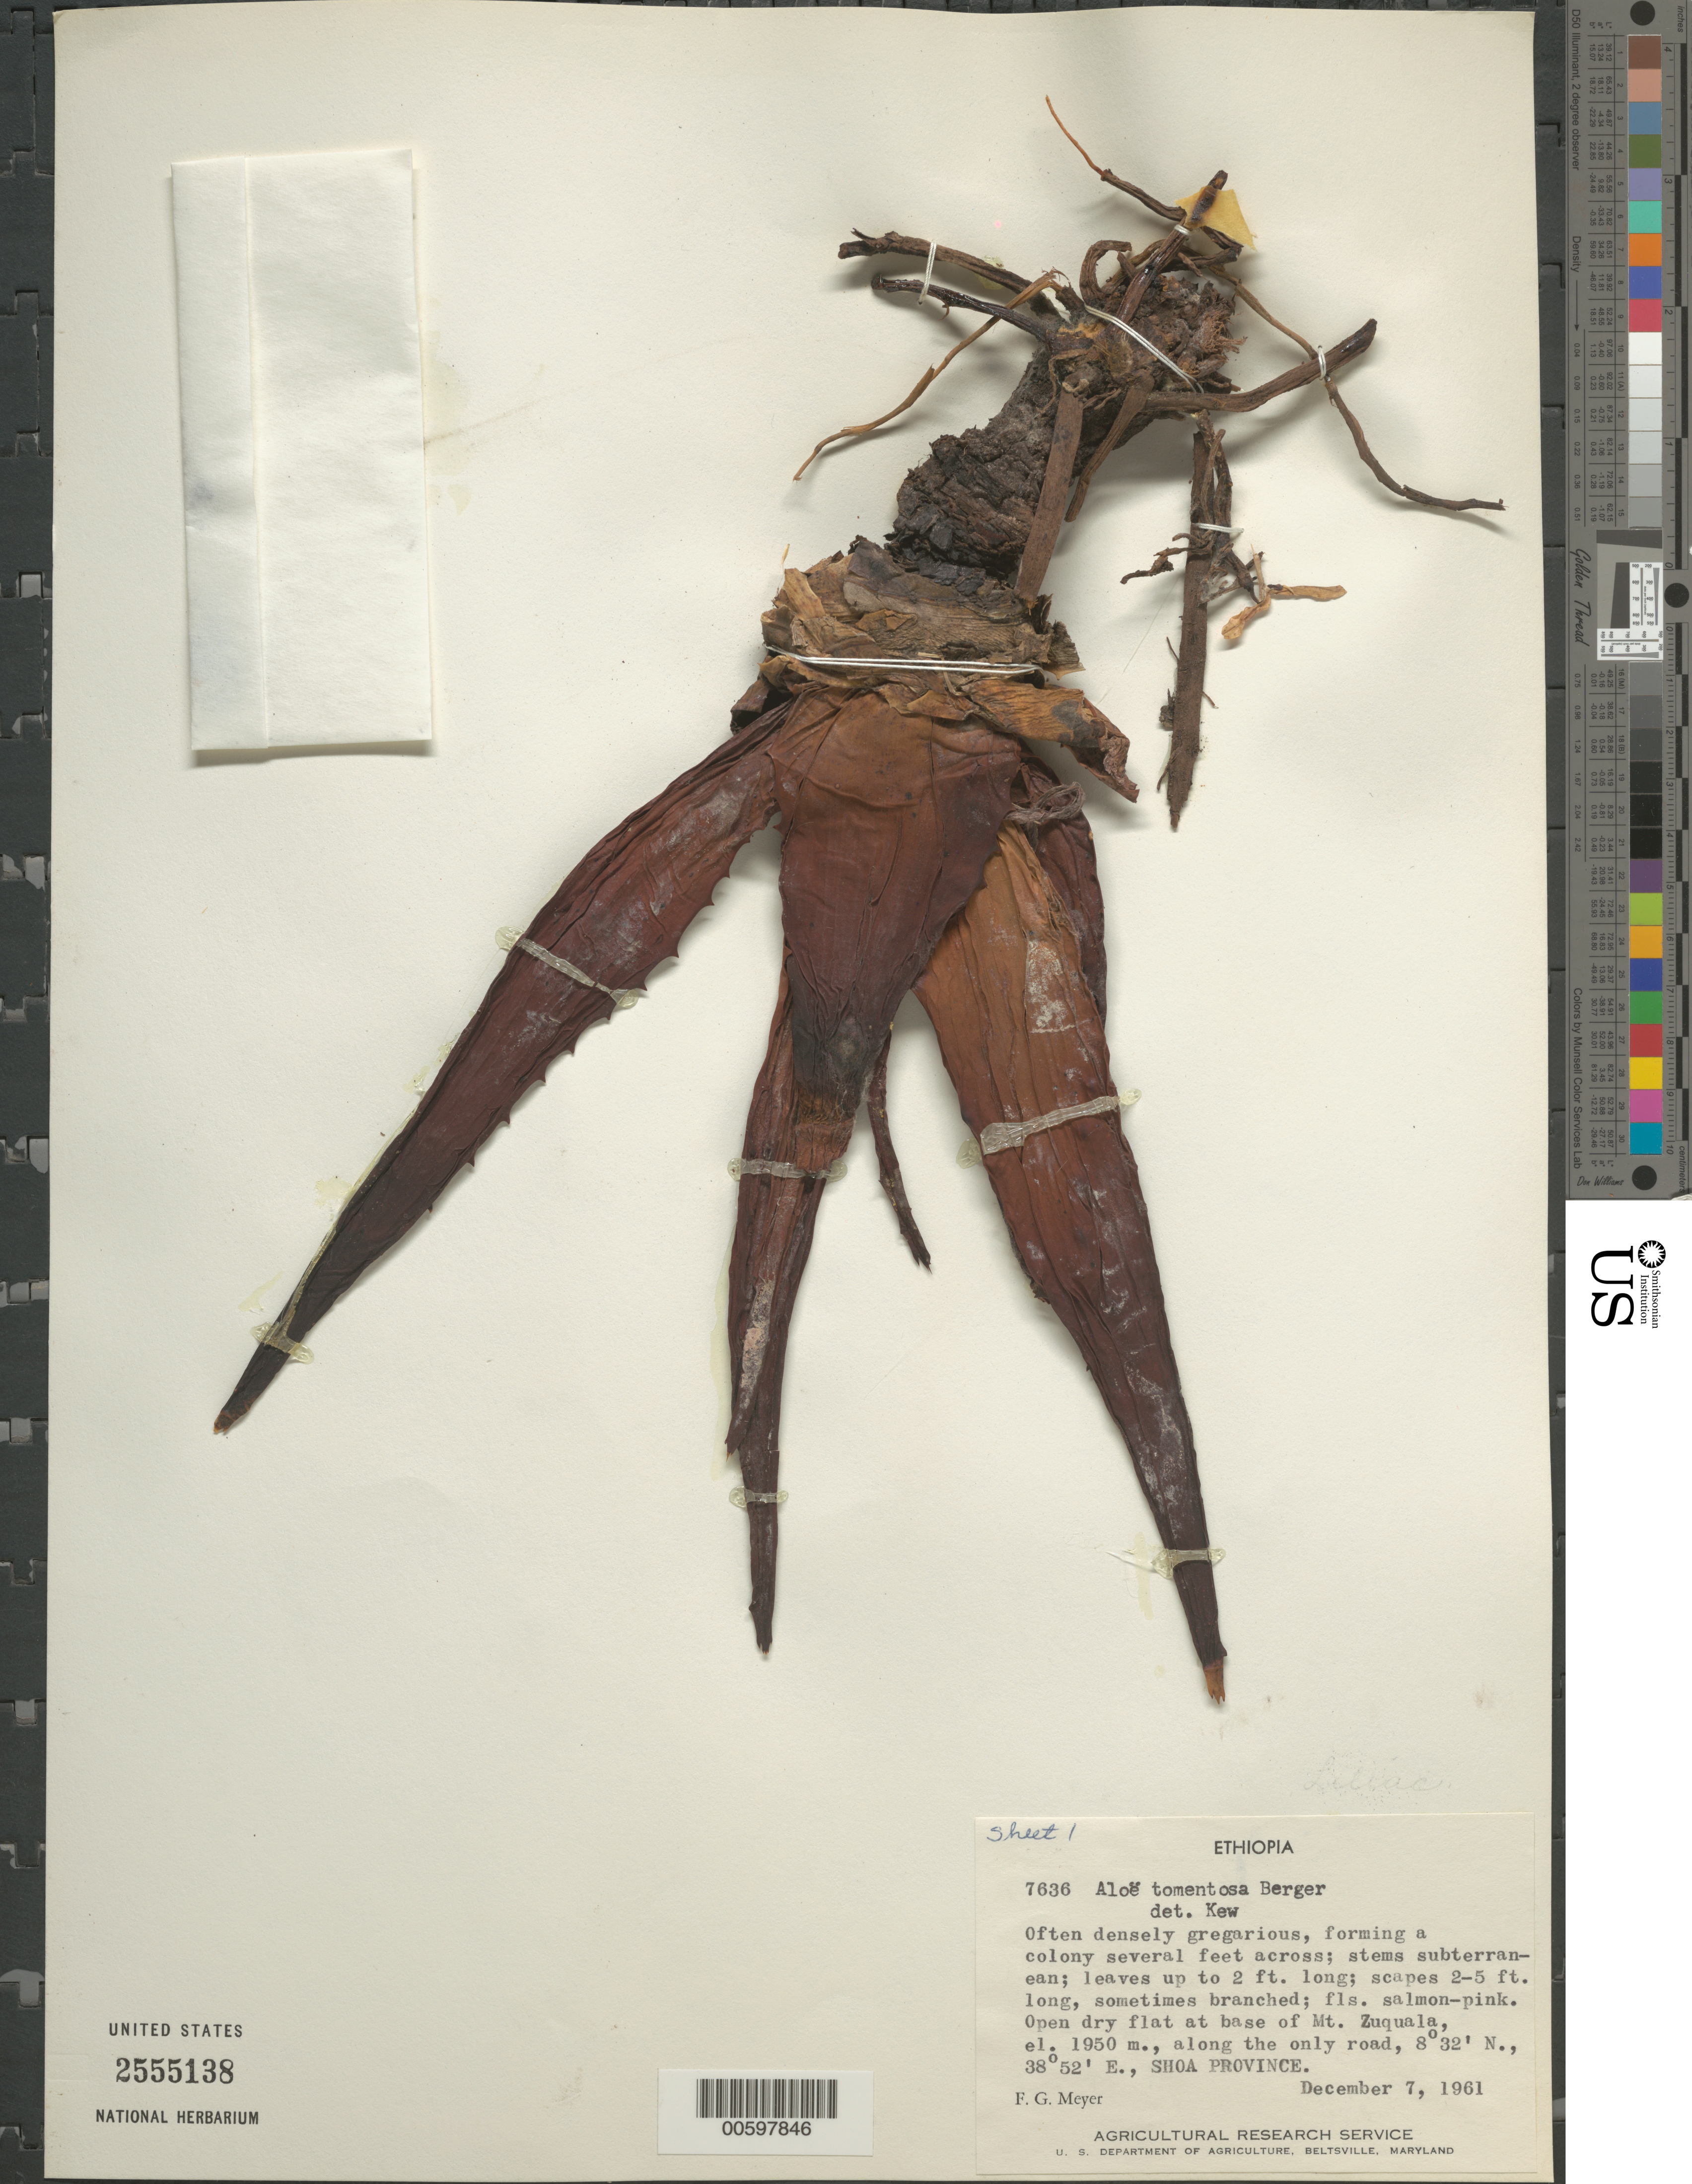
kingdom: Plantae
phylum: Tracheophyta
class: Liliopsida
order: Asparagales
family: Asphodelaceae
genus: Aloe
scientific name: Aloe tomentosa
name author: Deflers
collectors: F. G. Meyer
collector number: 7636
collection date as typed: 07 Dec 1961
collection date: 1961-12-07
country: Ethiopia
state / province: Oromiya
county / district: Shewa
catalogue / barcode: US 2555138